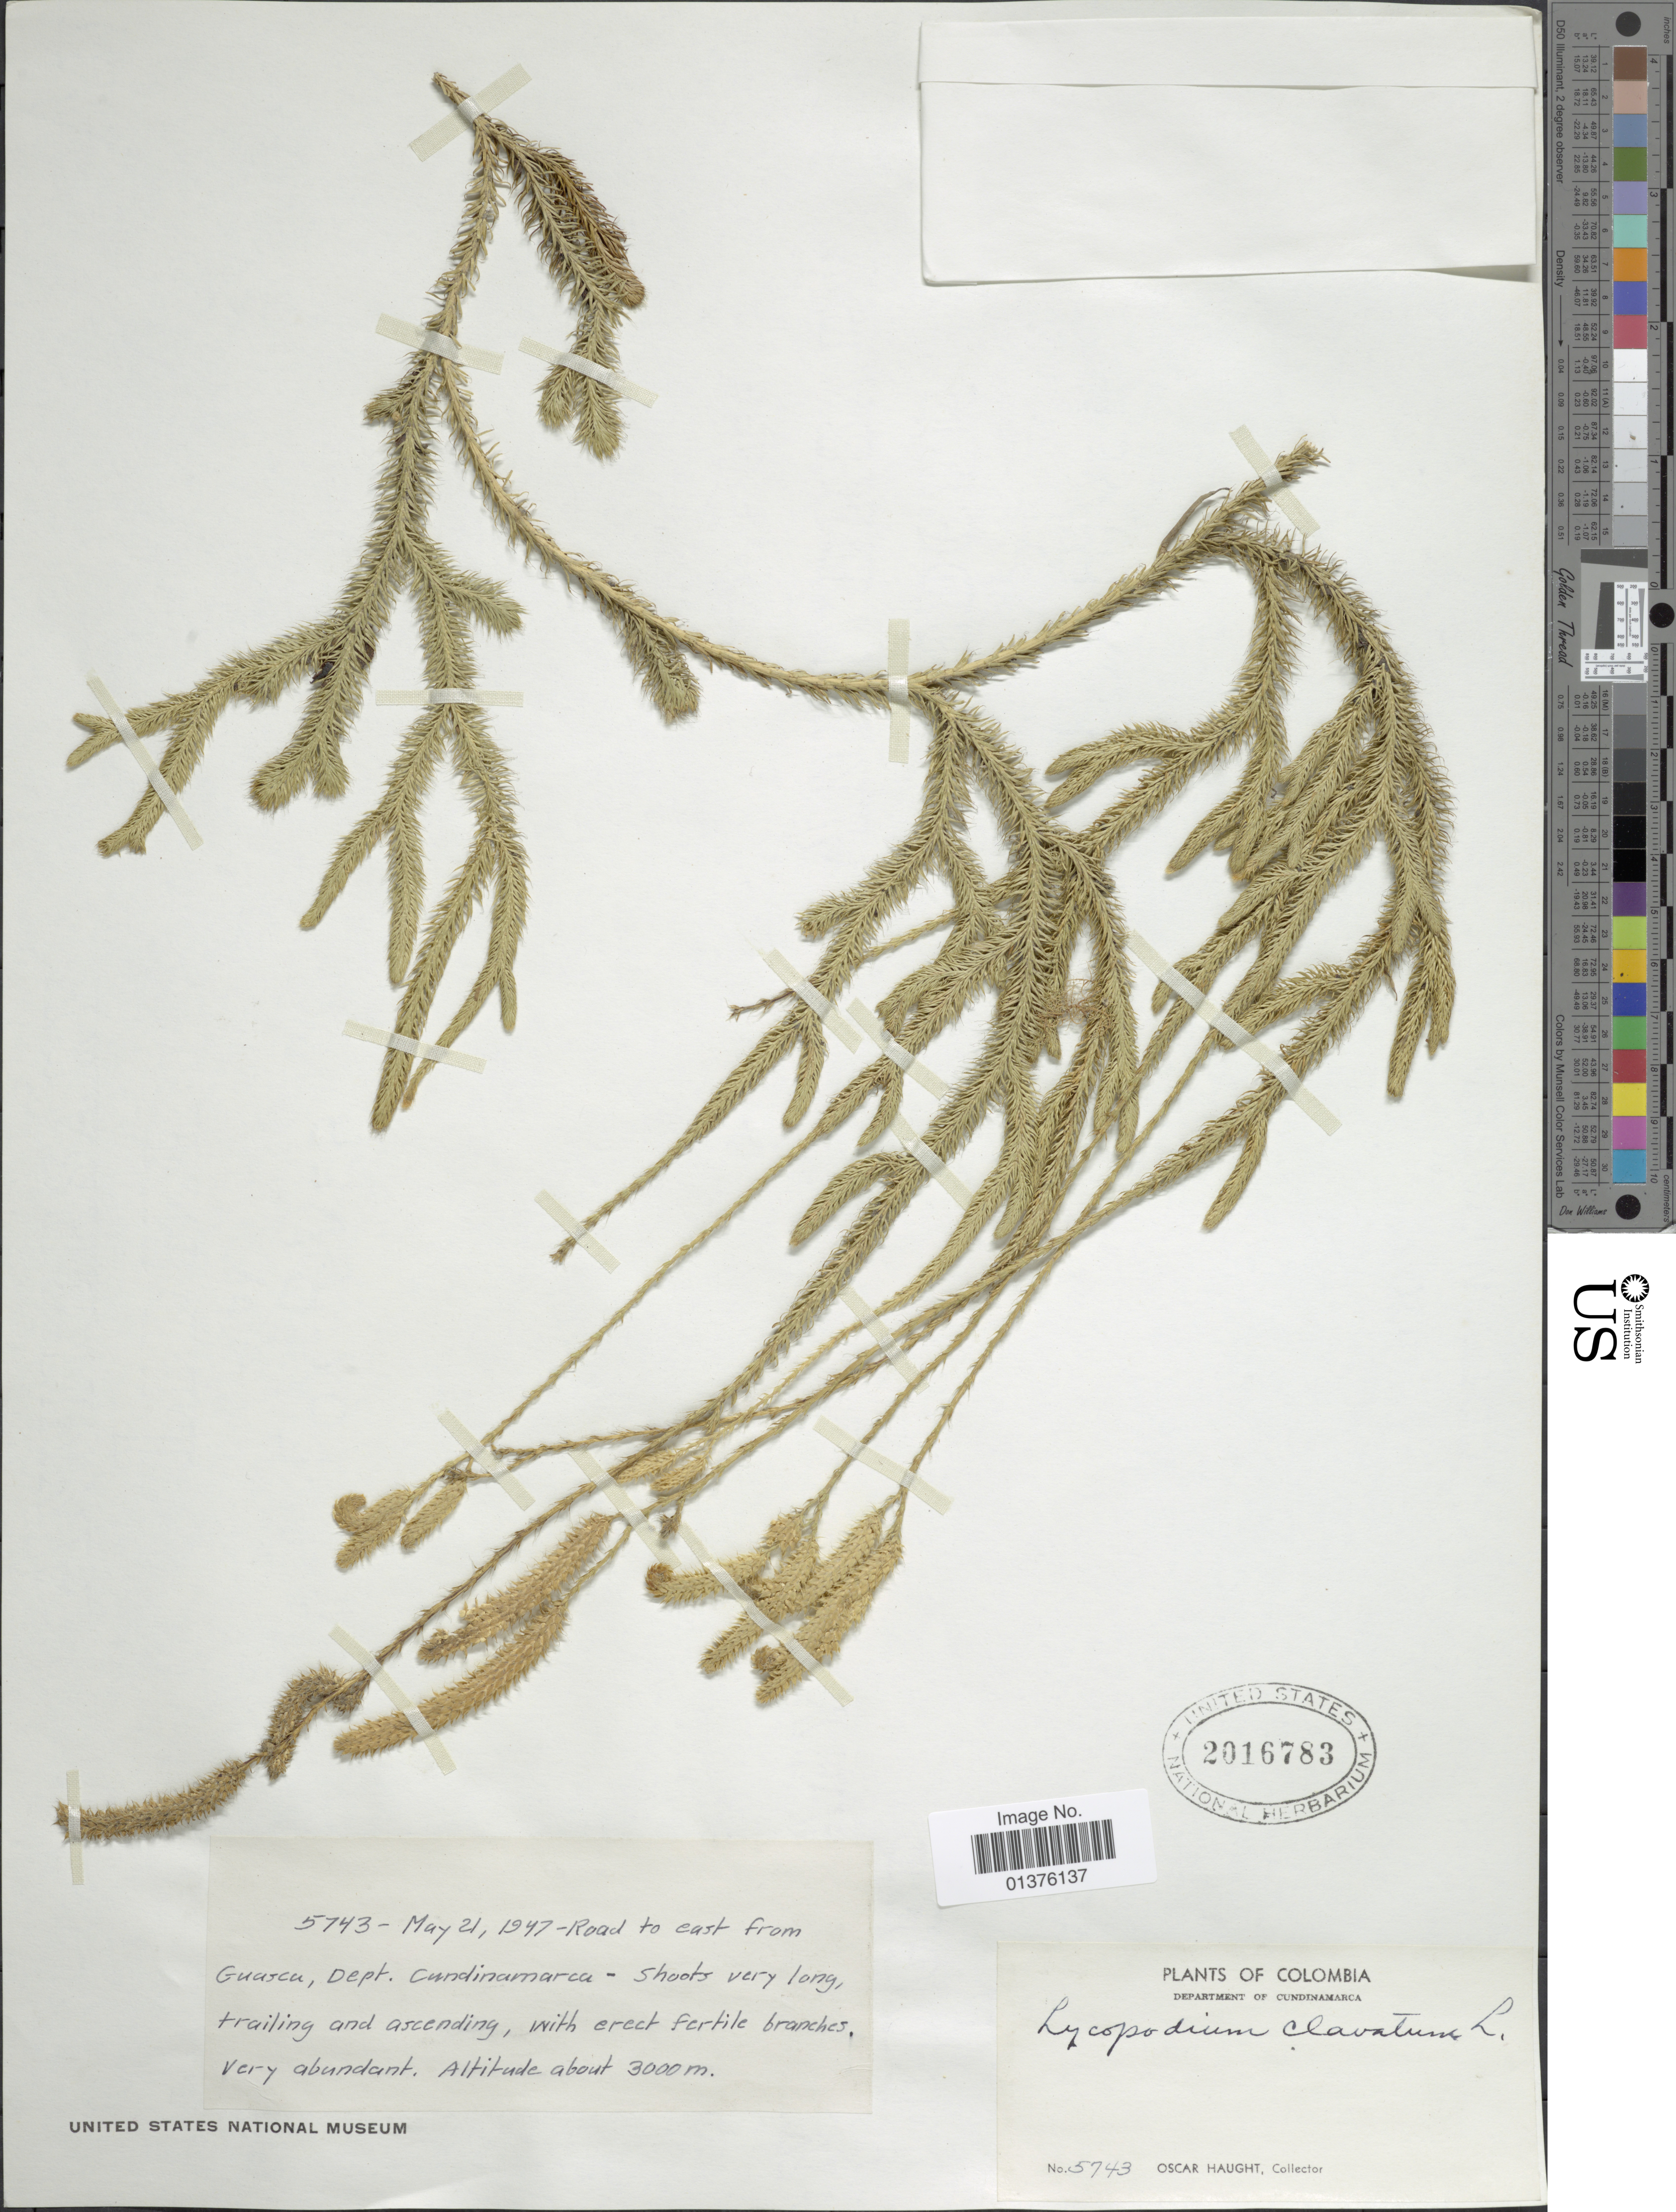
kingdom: Plantae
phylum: Tracheophyta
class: Lycopodiopsida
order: Lycopodiales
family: Lycopodiaceae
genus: Lycopodium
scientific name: Lycopodium clavatum subsp. clavatum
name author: L.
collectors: O. L. Haught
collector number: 5743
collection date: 1947-05-21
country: Colombia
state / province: Cundinamarca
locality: Road to east from Guuscu, shoots very long, trailing and ascending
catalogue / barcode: US 2016783